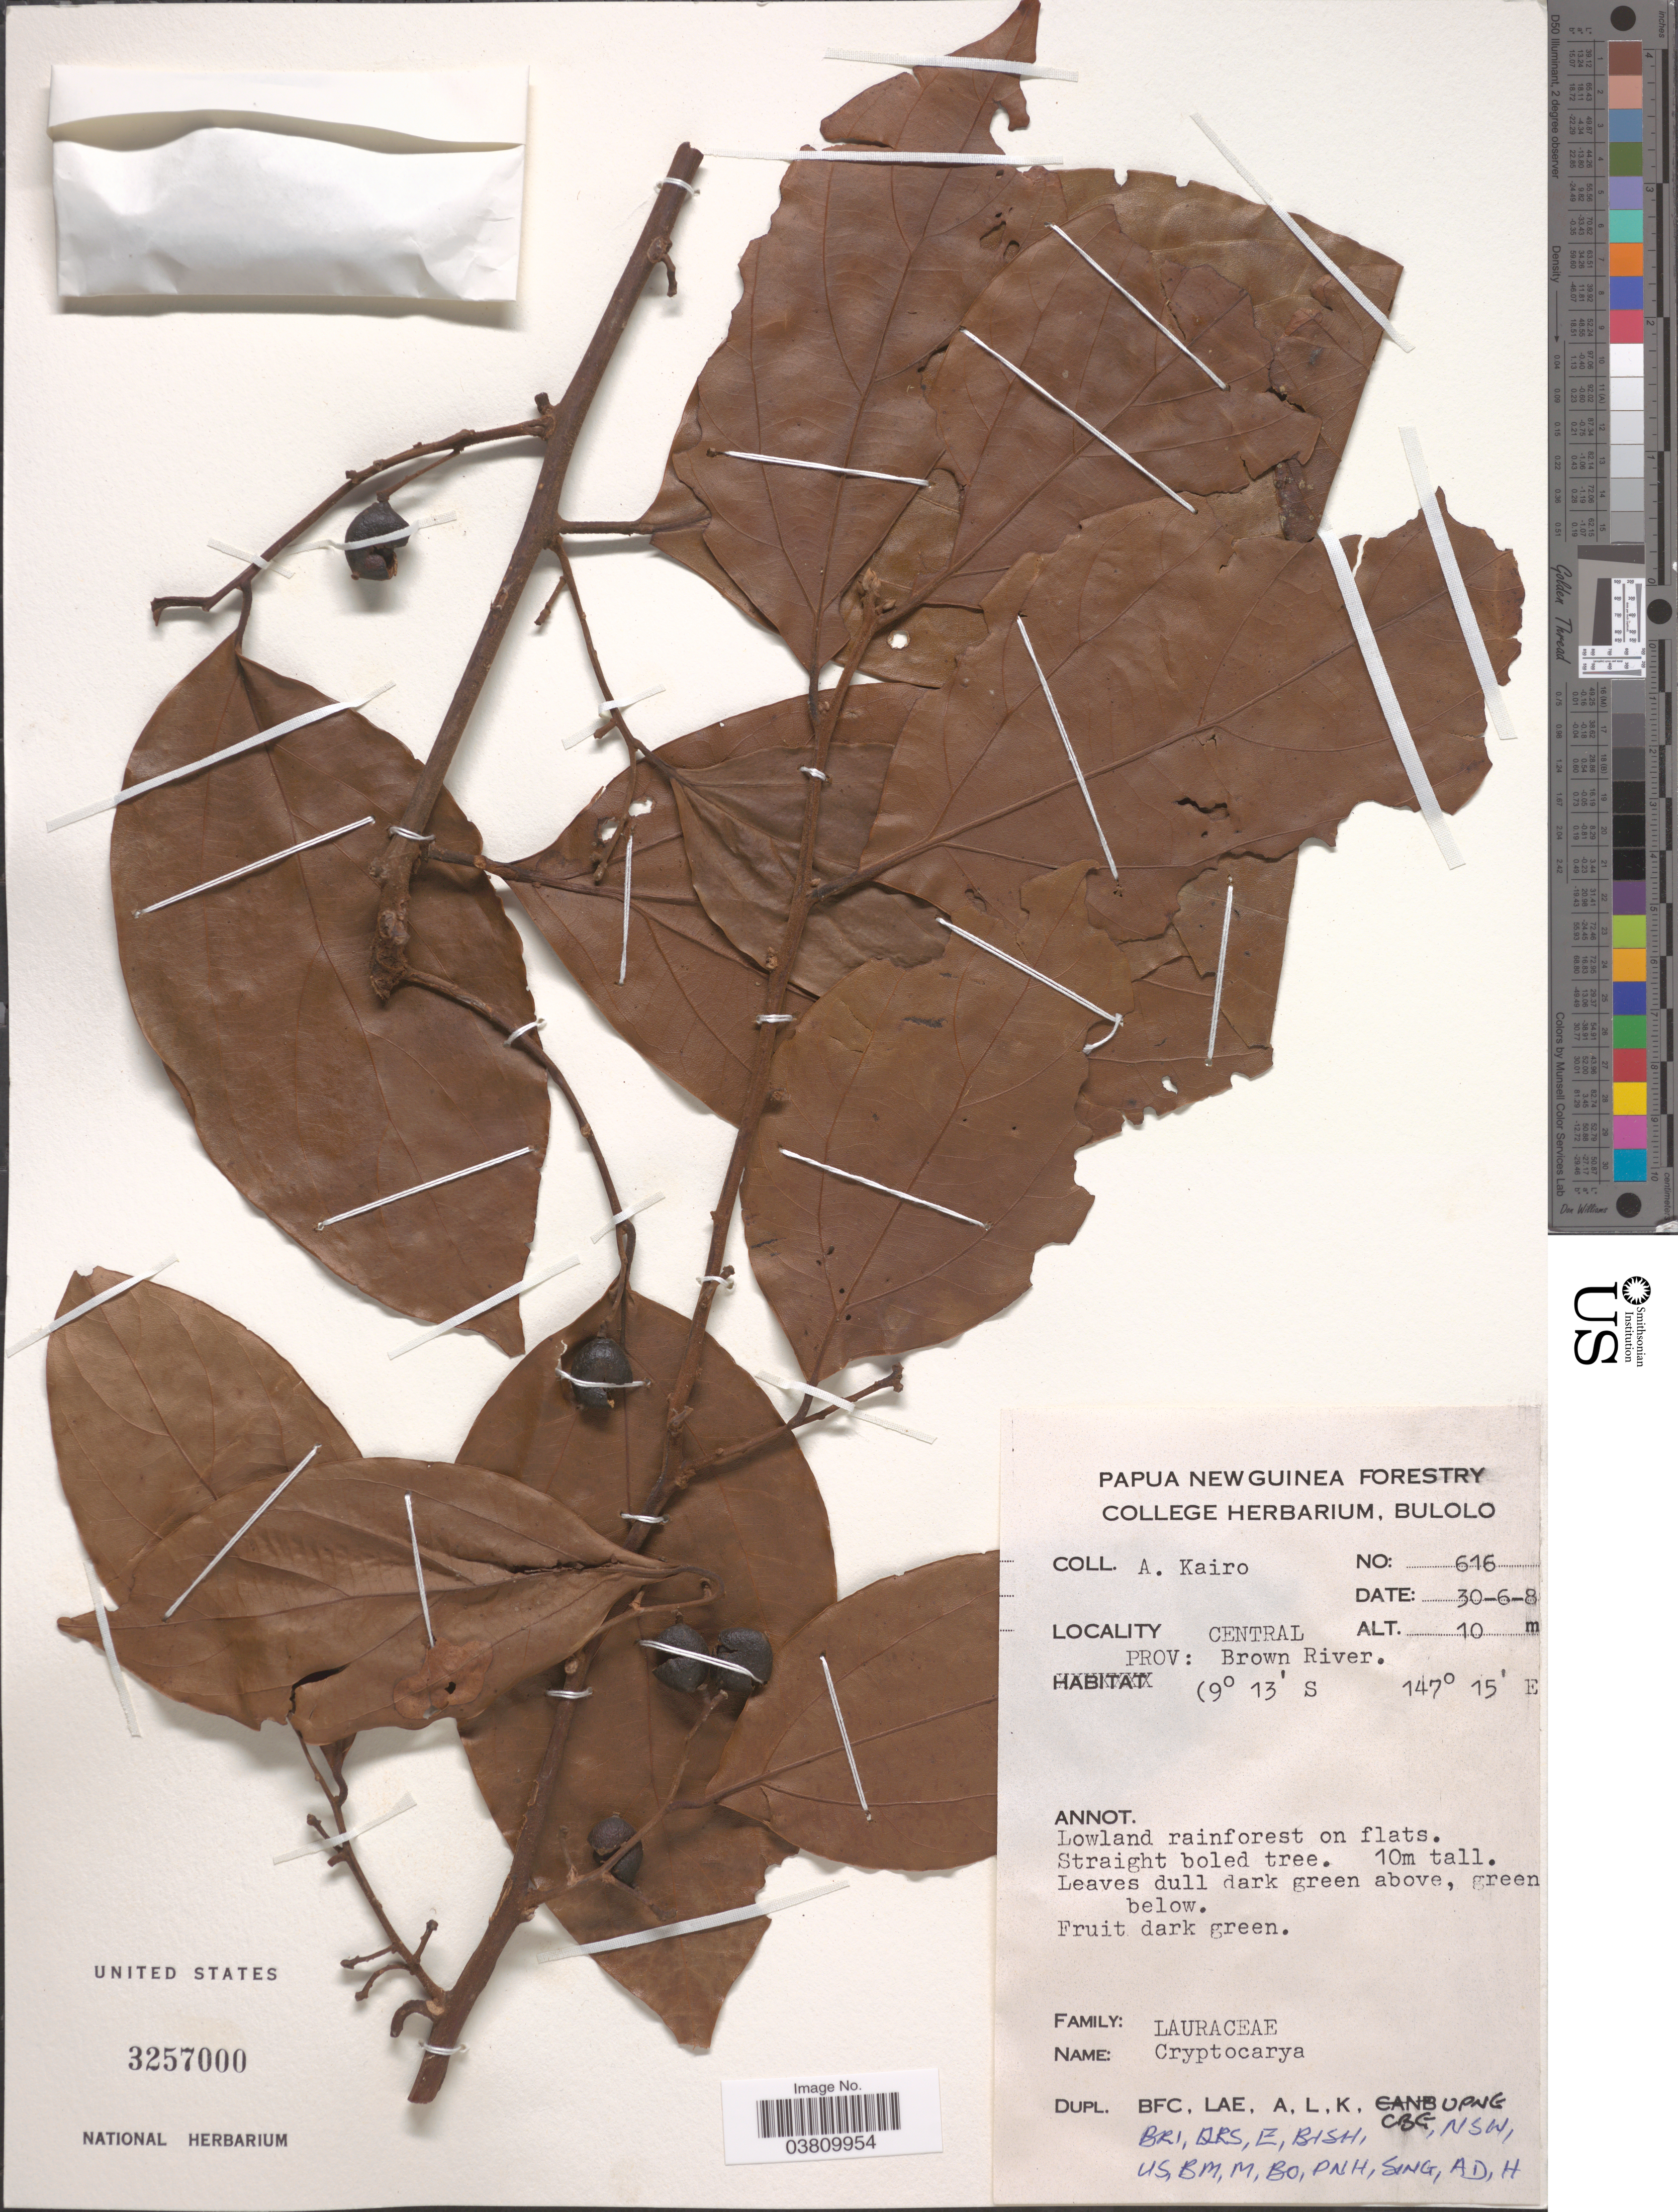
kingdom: Plantae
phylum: Tracheophyta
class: Magnoliopsida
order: Laurales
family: Lauraceae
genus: Cryptocarya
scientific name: Cryptocarya sp.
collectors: A. Kairo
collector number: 616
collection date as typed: Transcribed d/m/y: 8/6/30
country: Papua New Guinea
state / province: Central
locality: Brown River.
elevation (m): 10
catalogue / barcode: US 3257000